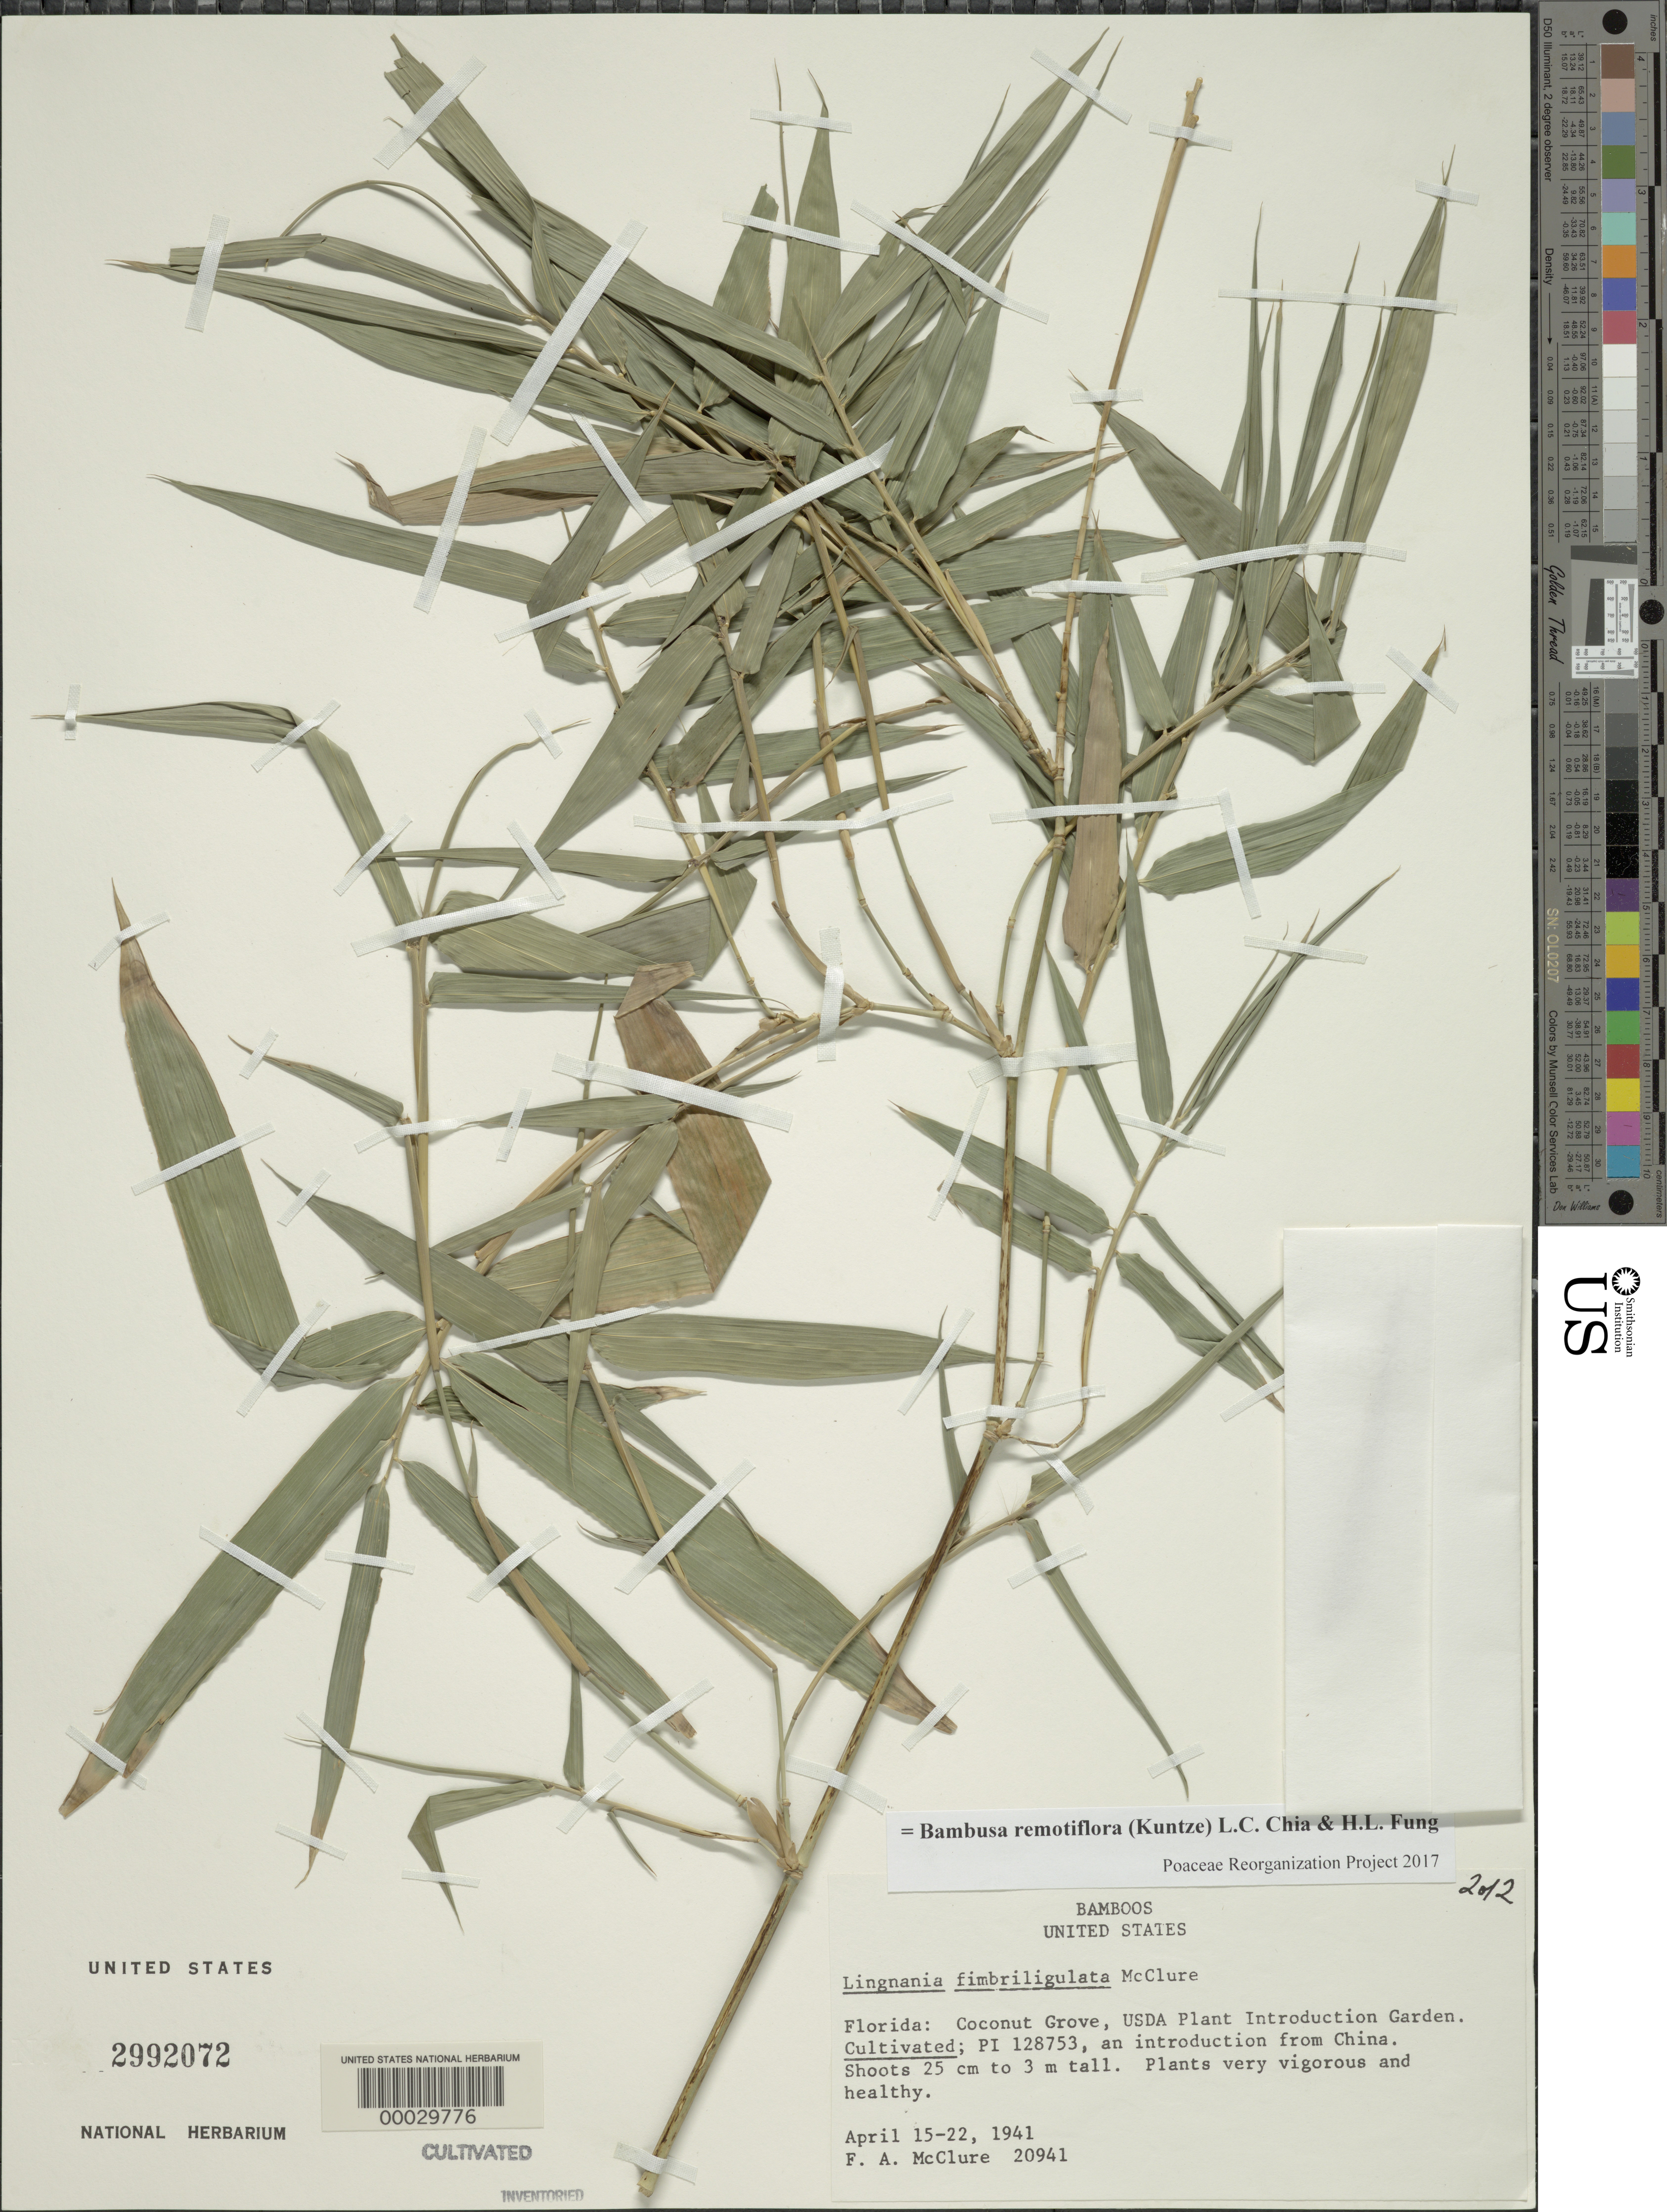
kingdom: Plantae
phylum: Tracheophyta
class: Liliopsida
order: Poales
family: Poaceae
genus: Bambusa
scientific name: Bambusa remotiflora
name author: (Kuntze) Chia & H.L. Fung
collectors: F. A. McClure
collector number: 20941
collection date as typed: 15 Apr 1941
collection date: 1941-04-15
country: United States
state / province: Florida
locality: Coconut grove, usda plant intro. garden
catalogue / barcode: US 2992072